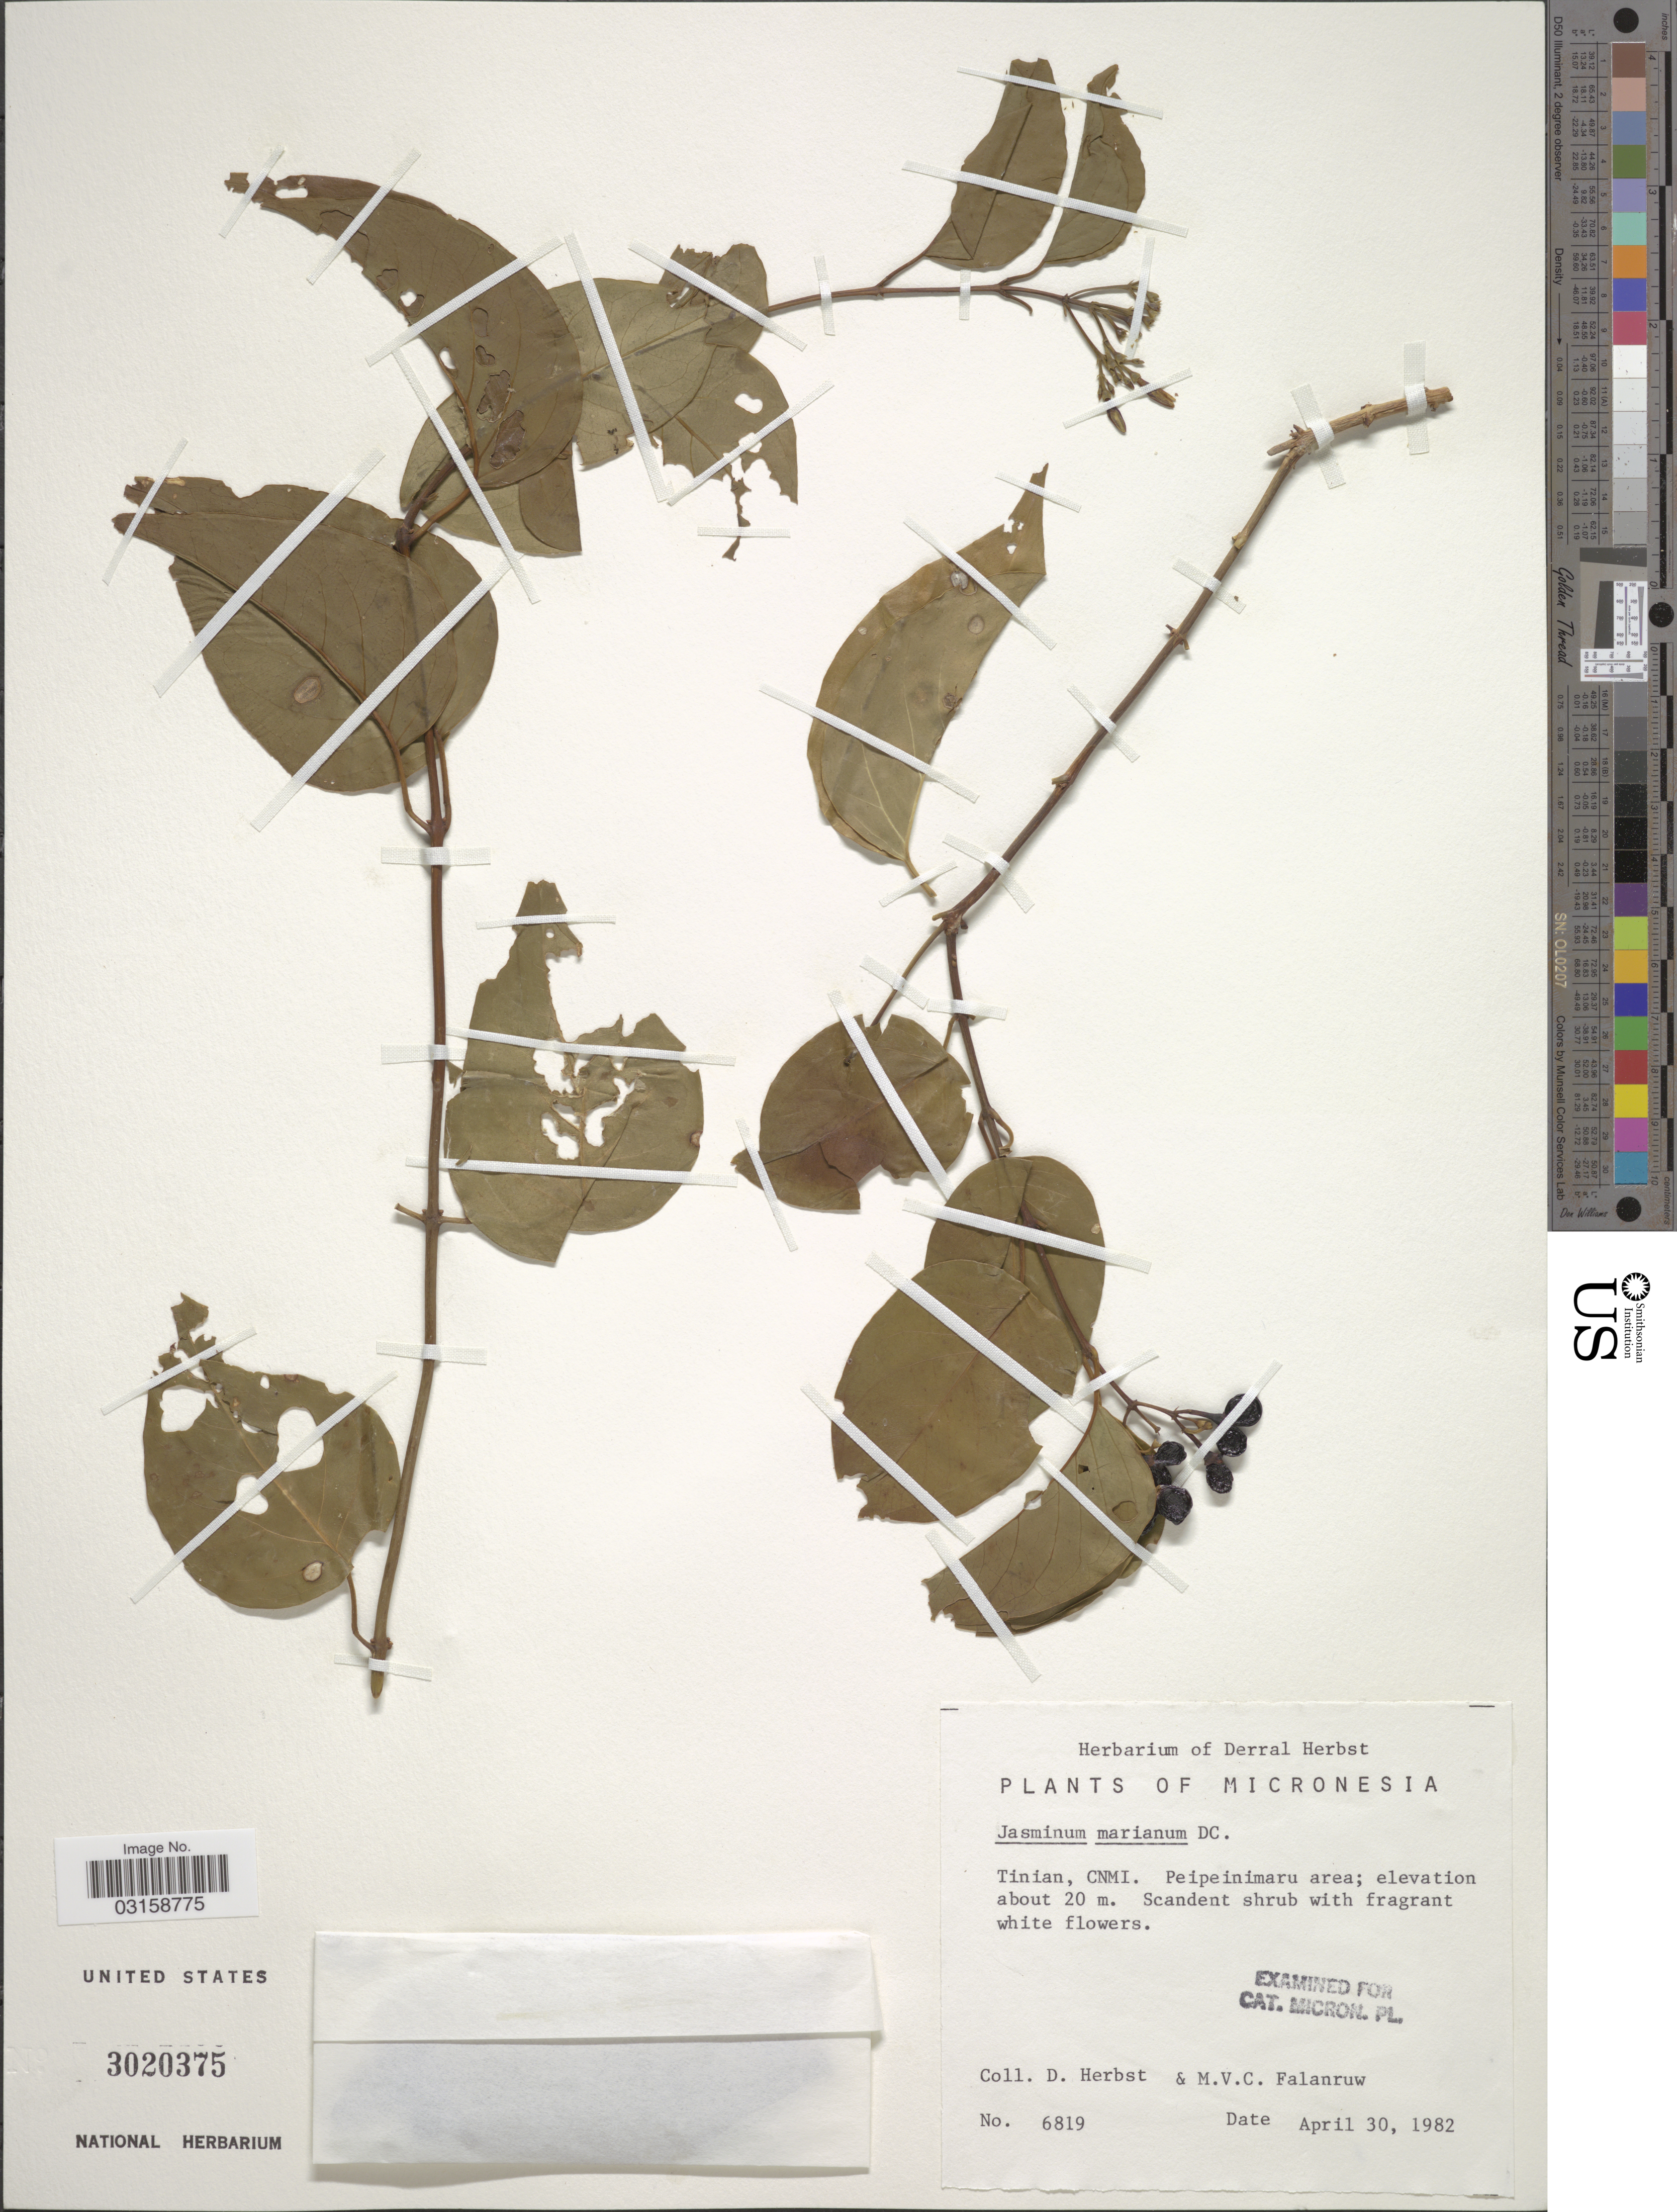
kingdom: Plantae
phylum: Tracheophyta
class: Magnoliopsida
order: Lamiales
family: Oleaceae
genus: Jasminum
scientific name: Jasminum marianum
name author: DC.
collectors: D. Herbst & M. V. Falanruw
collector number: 6819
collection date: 1982-04-30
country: Northern Mariana Islands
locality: Micronesia. Tinian, CNMI. Peipeinimaru area.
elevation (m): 20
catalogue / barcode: US 3020375